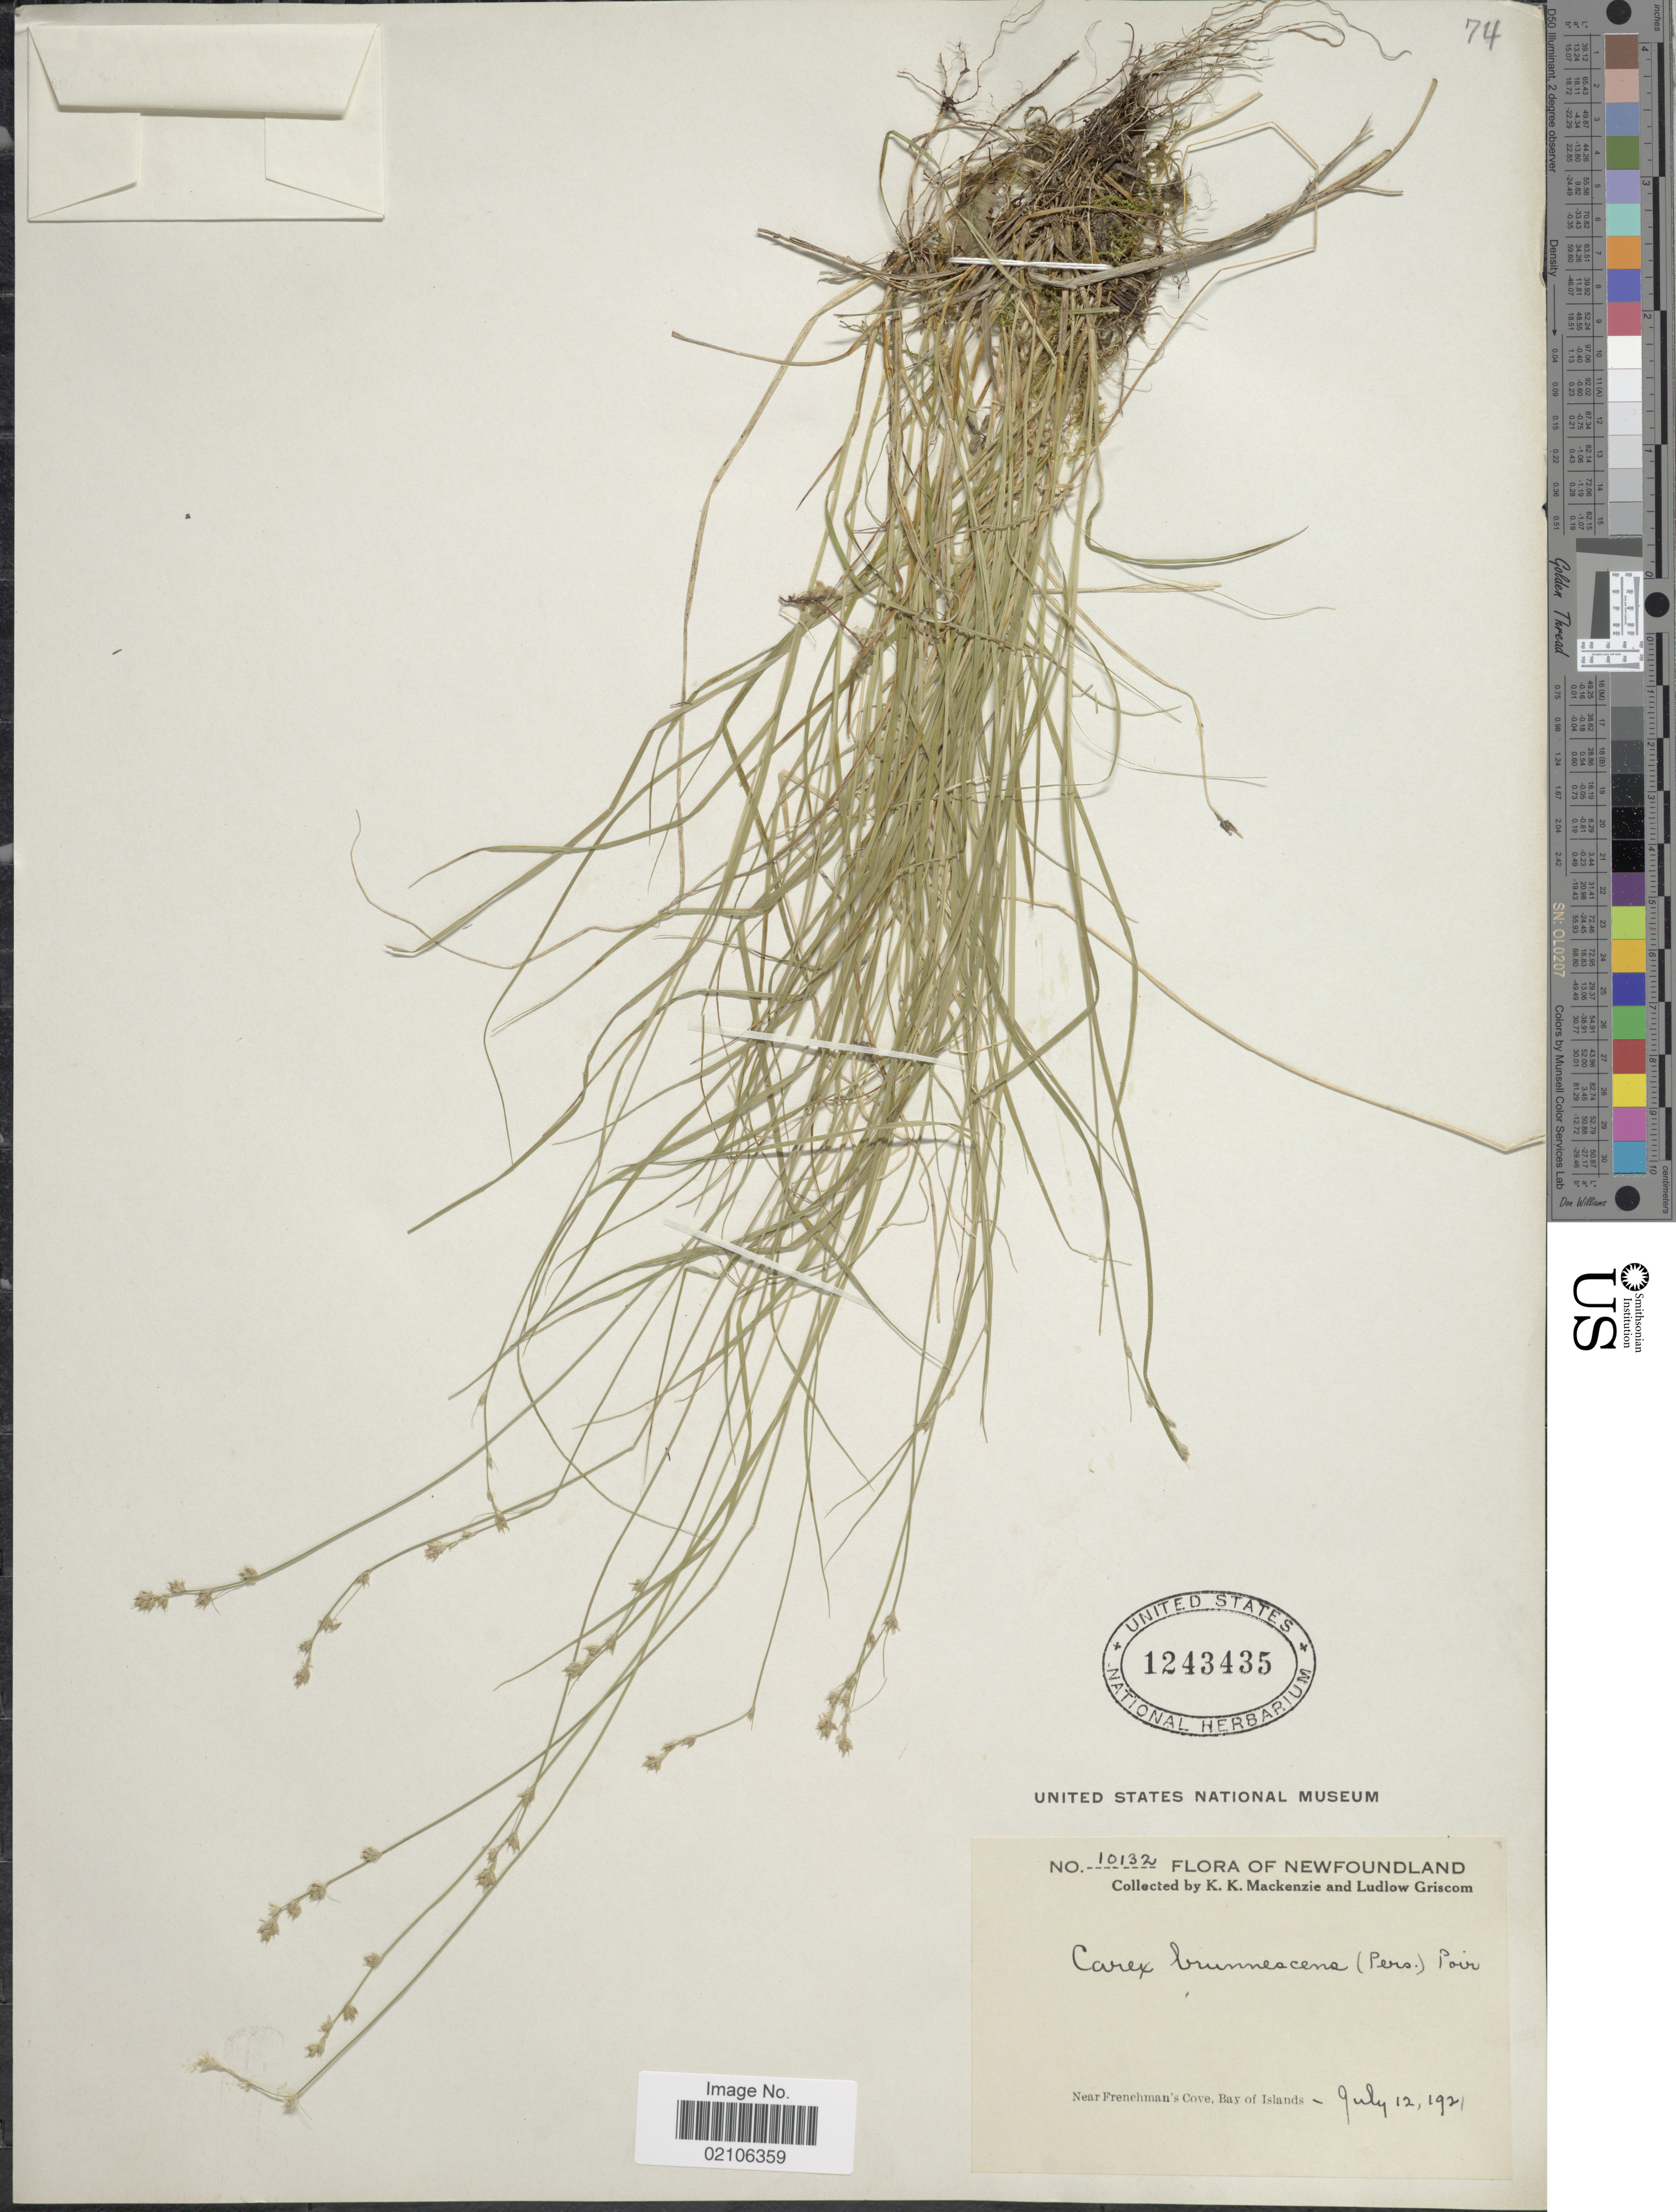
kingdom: Plantae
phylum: Tracheophyta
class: Liliopsida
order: Poales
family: Cyperaceae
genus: Carex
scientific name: Carex brunnescens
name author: (Pers.) Poir.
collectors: K. K. Mackenzie & L. Griscom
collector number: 10132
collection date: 1921-07-12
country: Canada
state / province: Newfoundland and Labrador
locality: Near Frenchman's Cove, Bay of Islands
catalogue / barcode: US 1243435